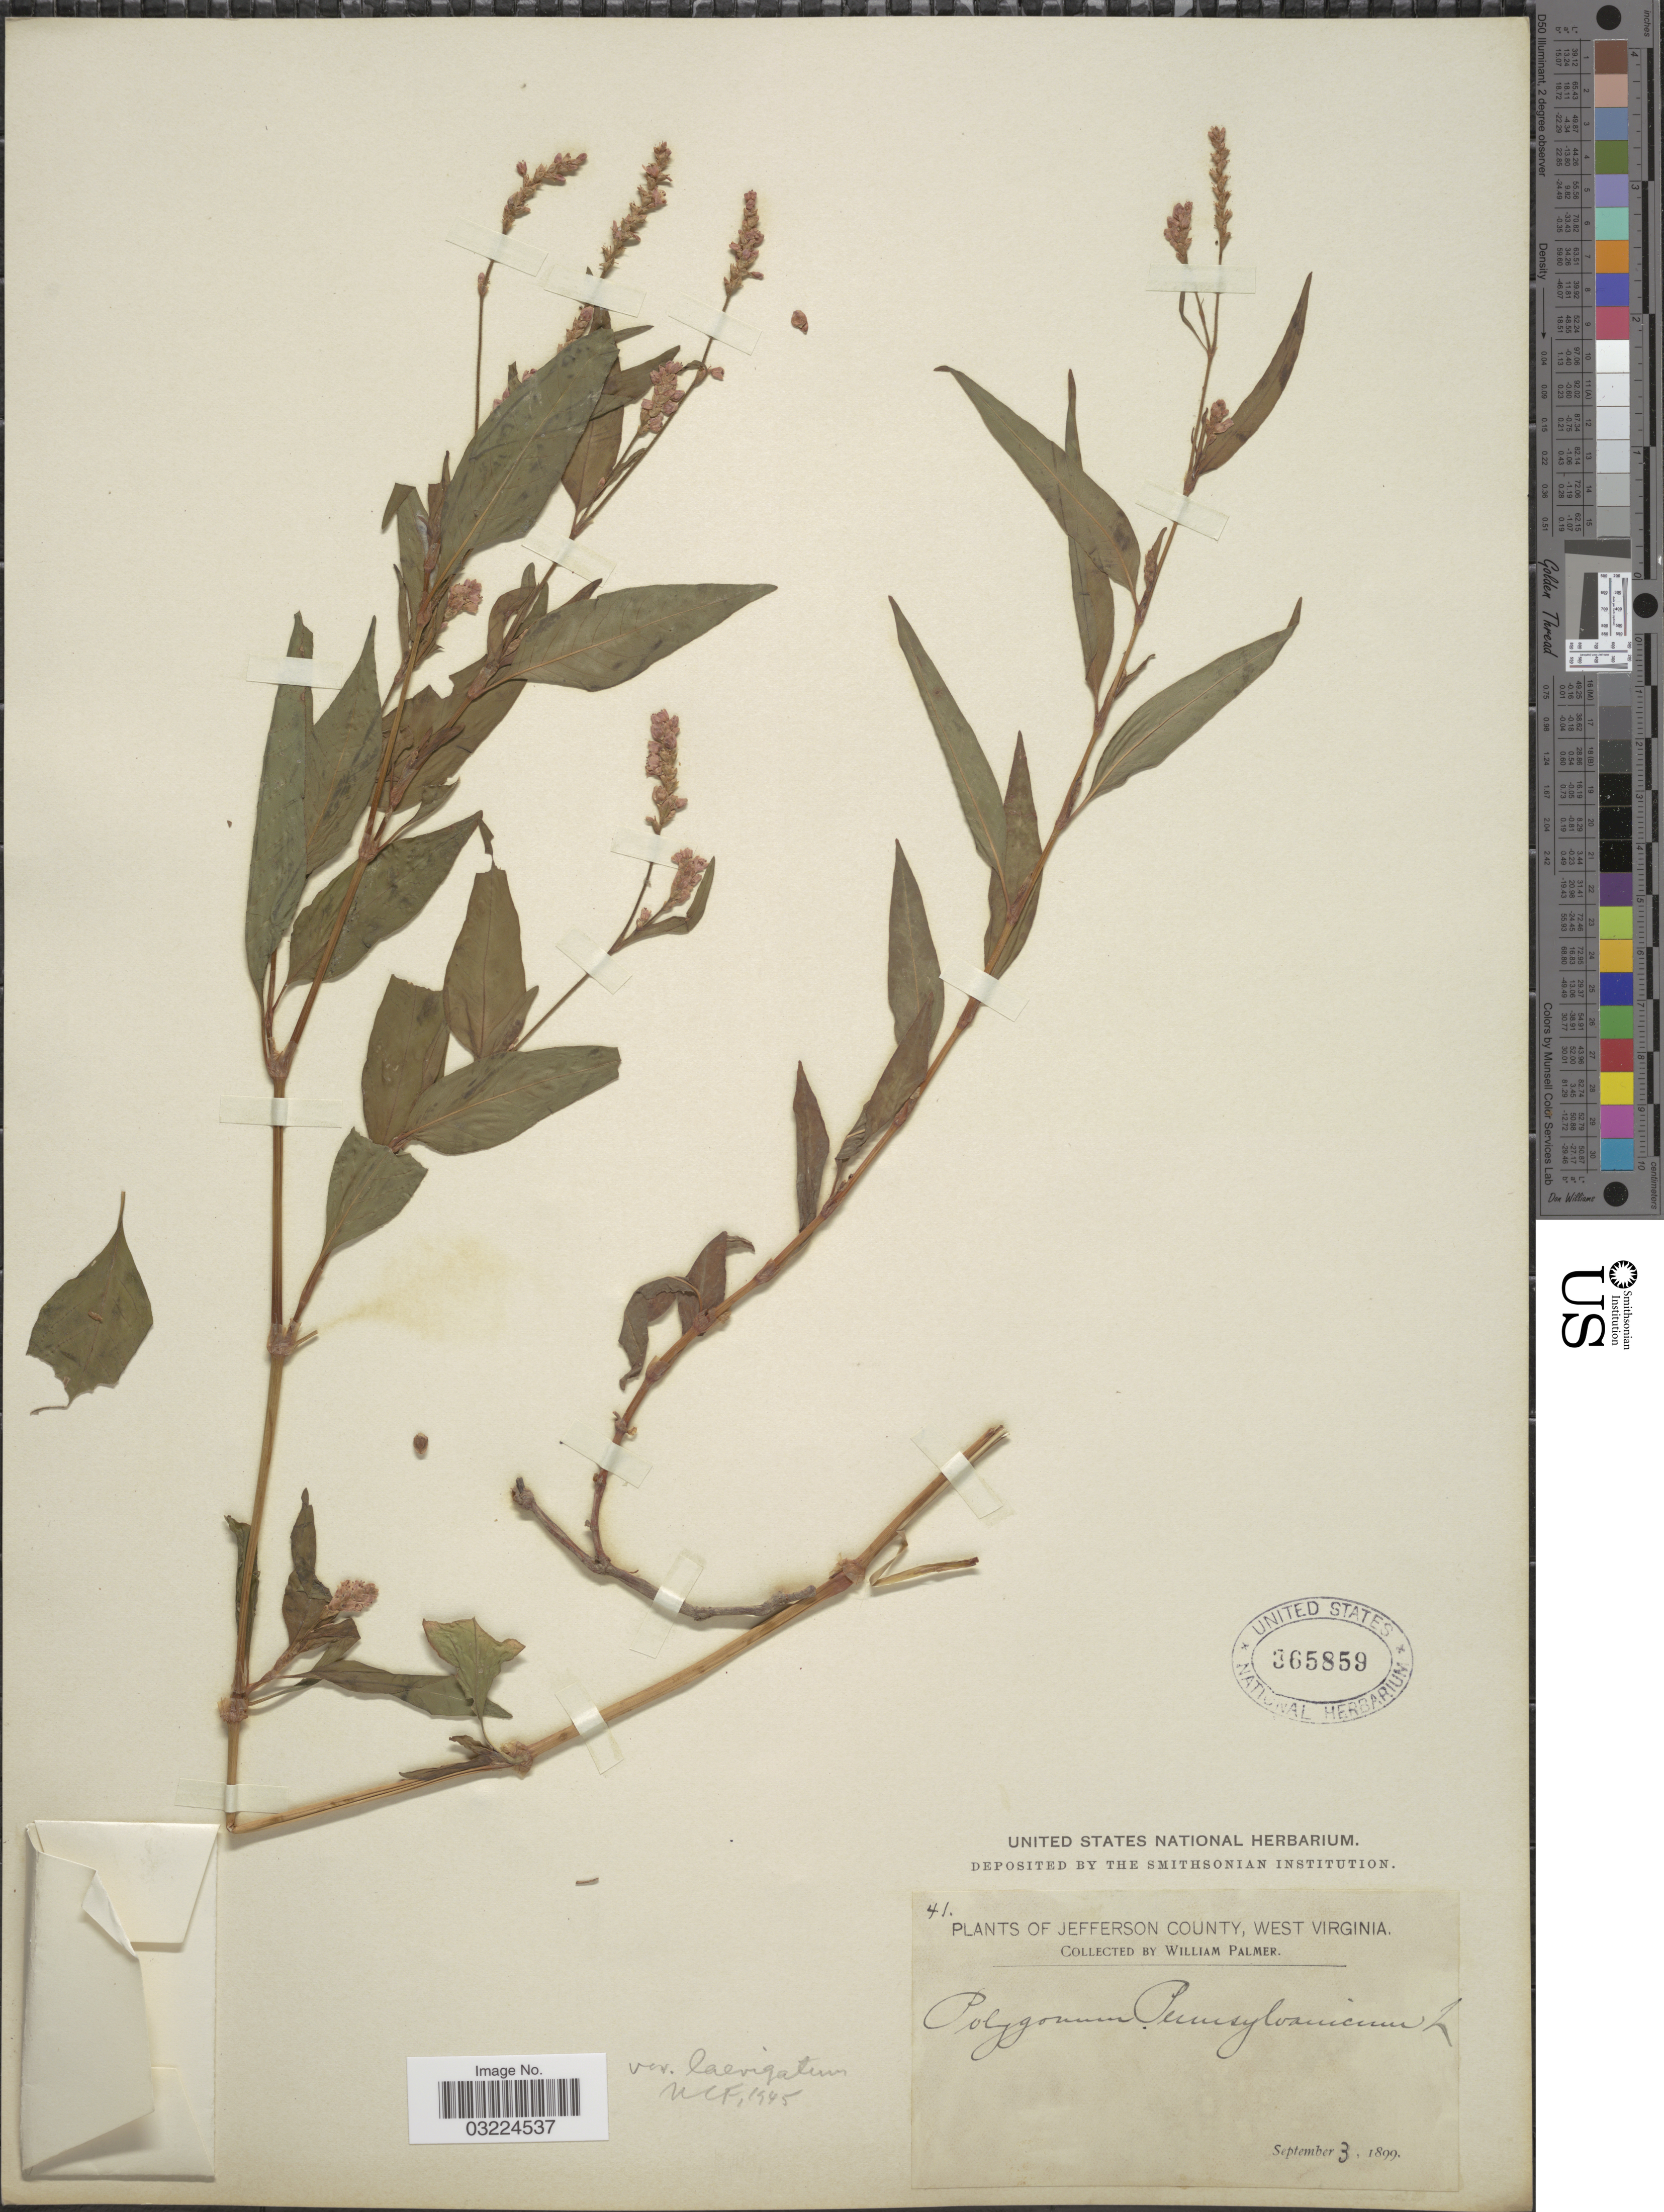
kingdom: Plantae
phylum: Tracheophyta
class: Magnoliopsida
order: Caryophyllales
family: Polygonaceae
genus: Persicaria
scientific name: Persicaria pensylvanica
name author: (L.) M. Gómez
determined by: Atha, D. E.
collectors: W. Palmer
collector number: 41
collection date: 1899-09-03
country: United States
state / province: West Virginia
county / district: Jefferson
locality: Jefferson County.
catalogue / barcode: US 365859